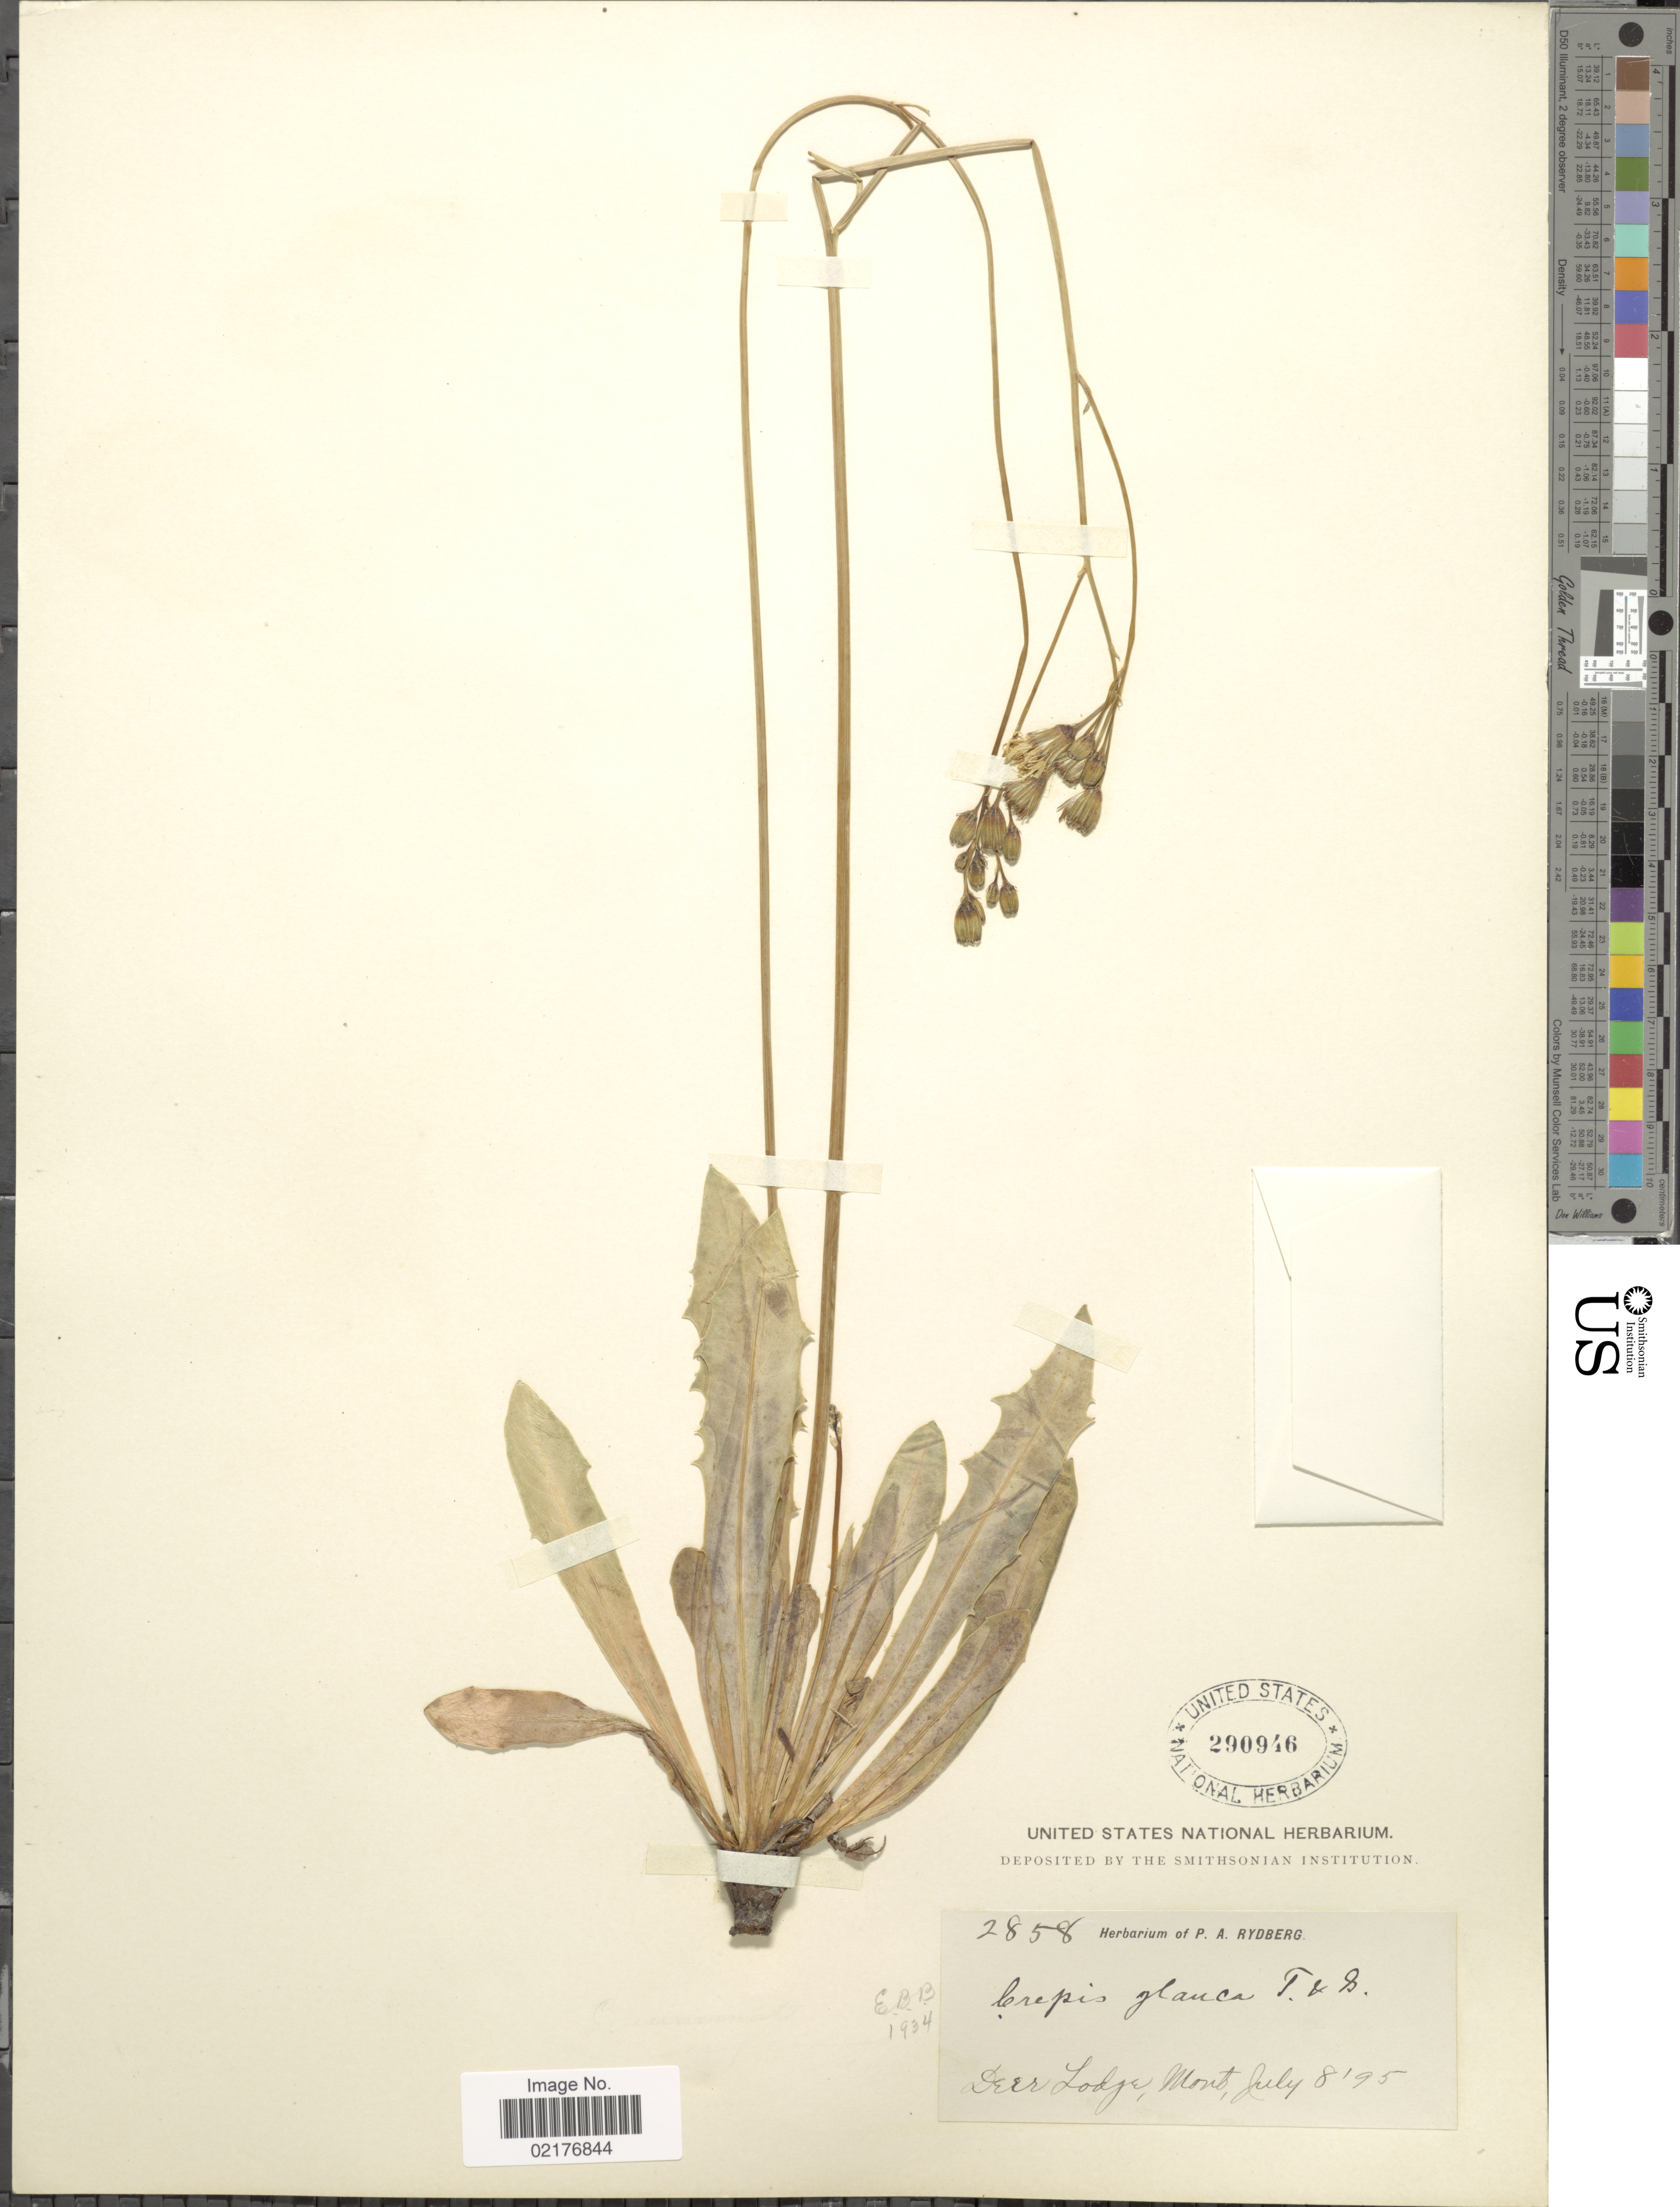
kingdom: Plantae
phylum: Tracheophyta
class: Magnoliopsida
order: Asterales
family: Asteraceae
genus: Askellia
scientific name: Askellia flexuosa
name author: (Ledeb.) W.A. Weber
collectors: ex herb. P. A. Rydberg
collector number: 2858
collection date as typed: Transcribed d/m/y: 8/7/95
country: United States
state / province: Montana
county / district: Powell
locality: Deer Lodge, Mont.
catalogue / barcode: US 290946